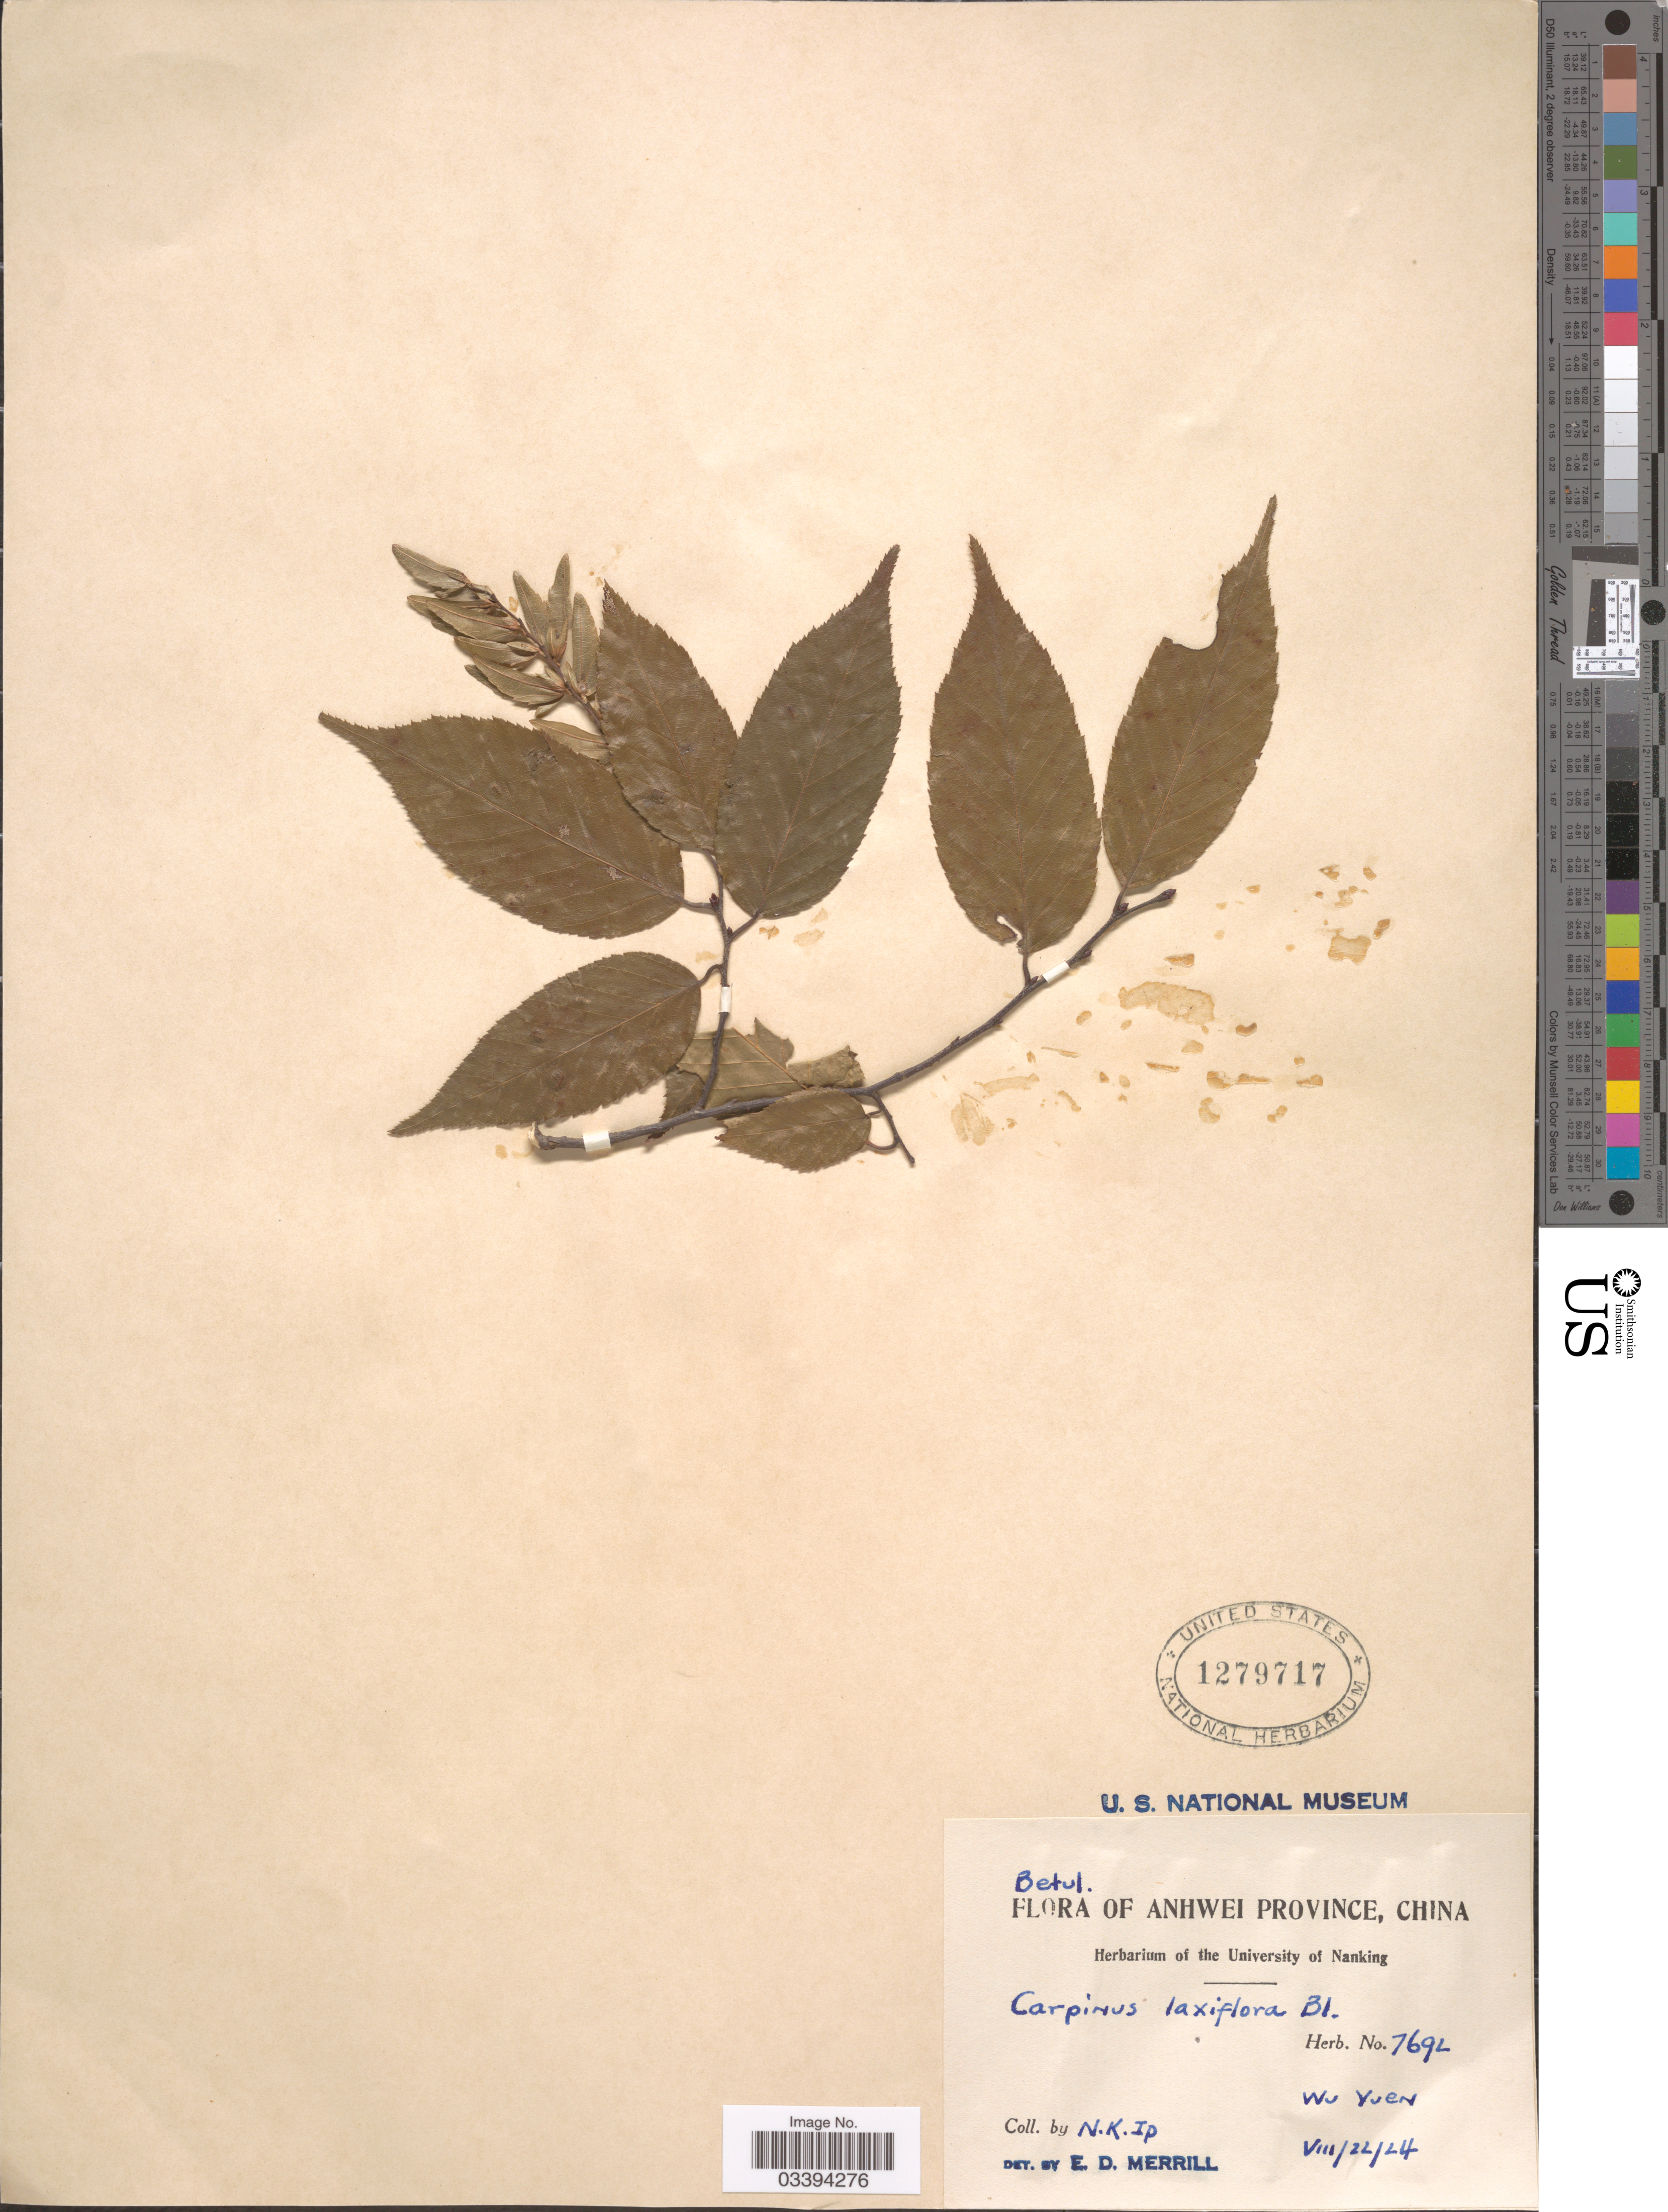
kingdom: Plantae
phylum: Tracheophyta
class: Magnoliopsida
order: Fagales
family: Betulaceae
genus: Carpinus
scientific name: Carpinus laxiflora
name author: (Siebold & Zucc.) Blume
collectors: N. Ip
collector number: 7692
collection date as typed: Transcribed d/m/y: 22/8/24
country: China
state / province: Anhui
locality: Anhwei Province. Wu Yuen.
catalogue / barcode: US 1279717